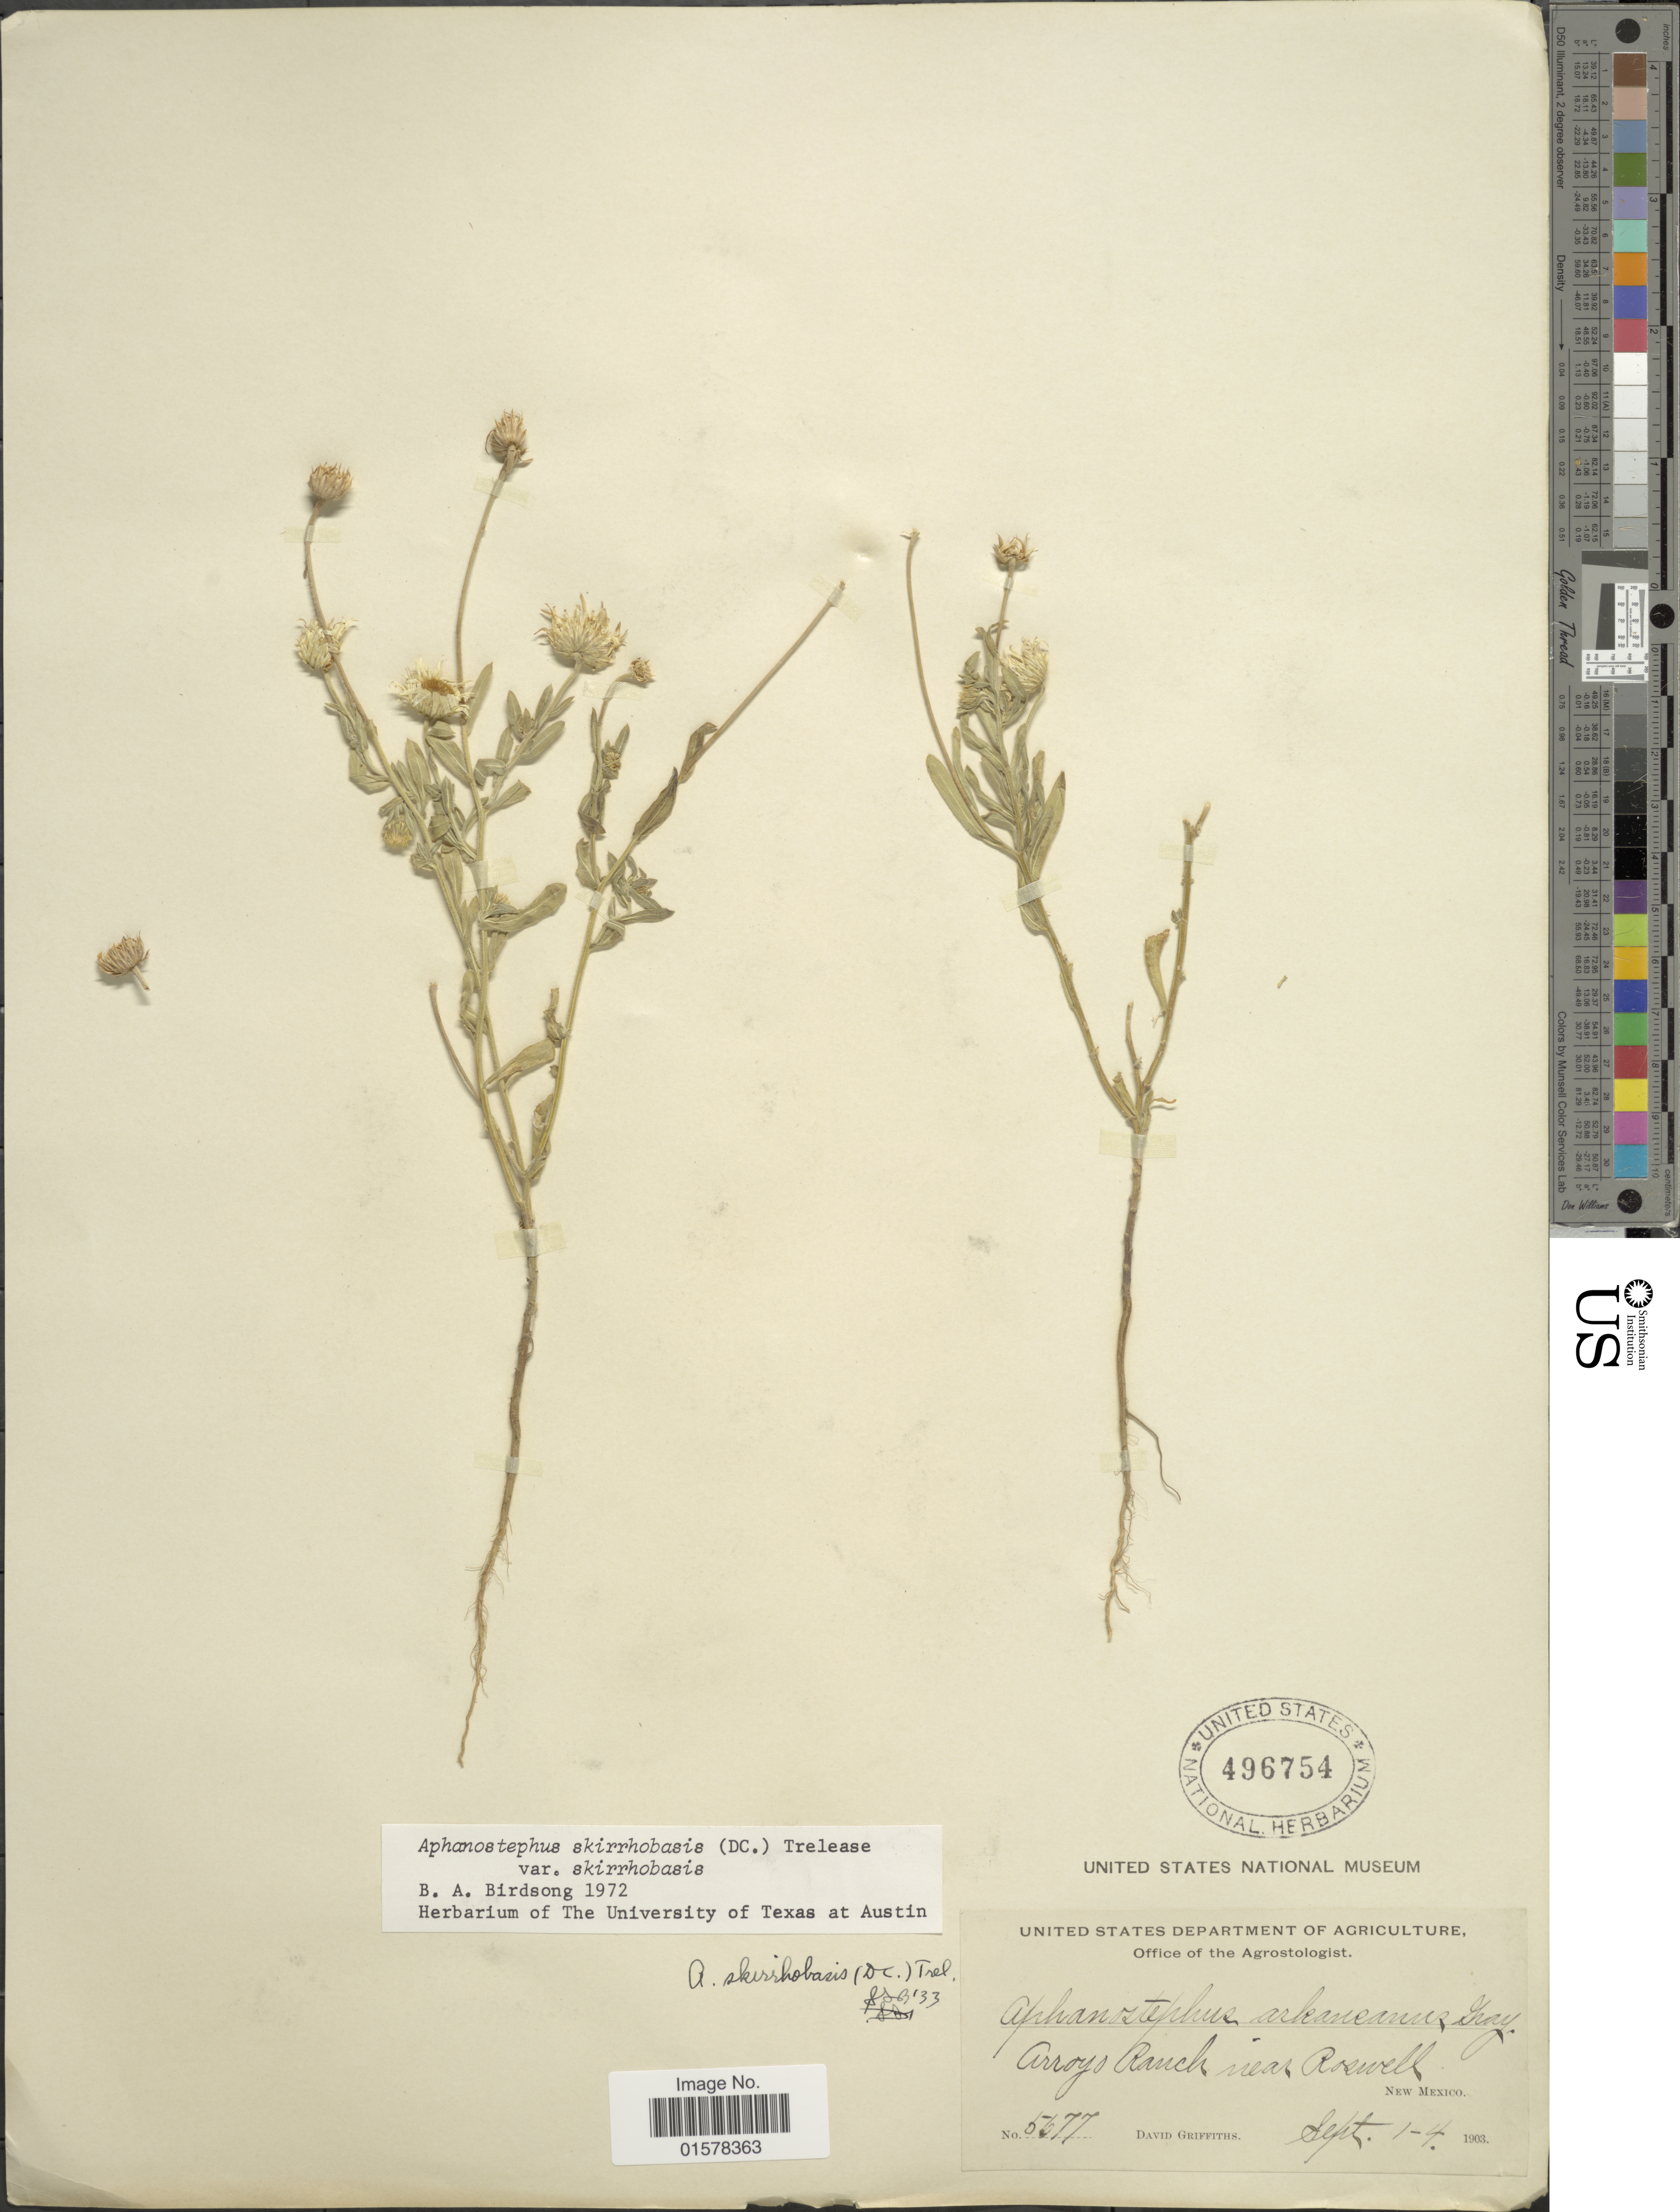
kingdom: Plantae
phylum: Tracheophyta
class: Magnoliopsida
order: Asterales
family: Asteraceae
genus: Aphanostephus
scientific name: Aphanostephus skirrhobasis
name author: (DC.) Trel. ex Coville & Branner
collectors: D. Griffiths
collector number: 5677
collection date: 1903-09-01/1903-09-04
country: United States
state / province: New Mexico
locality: Arroyo Ranch near Roswell, New Mexico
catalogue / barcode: US 496754